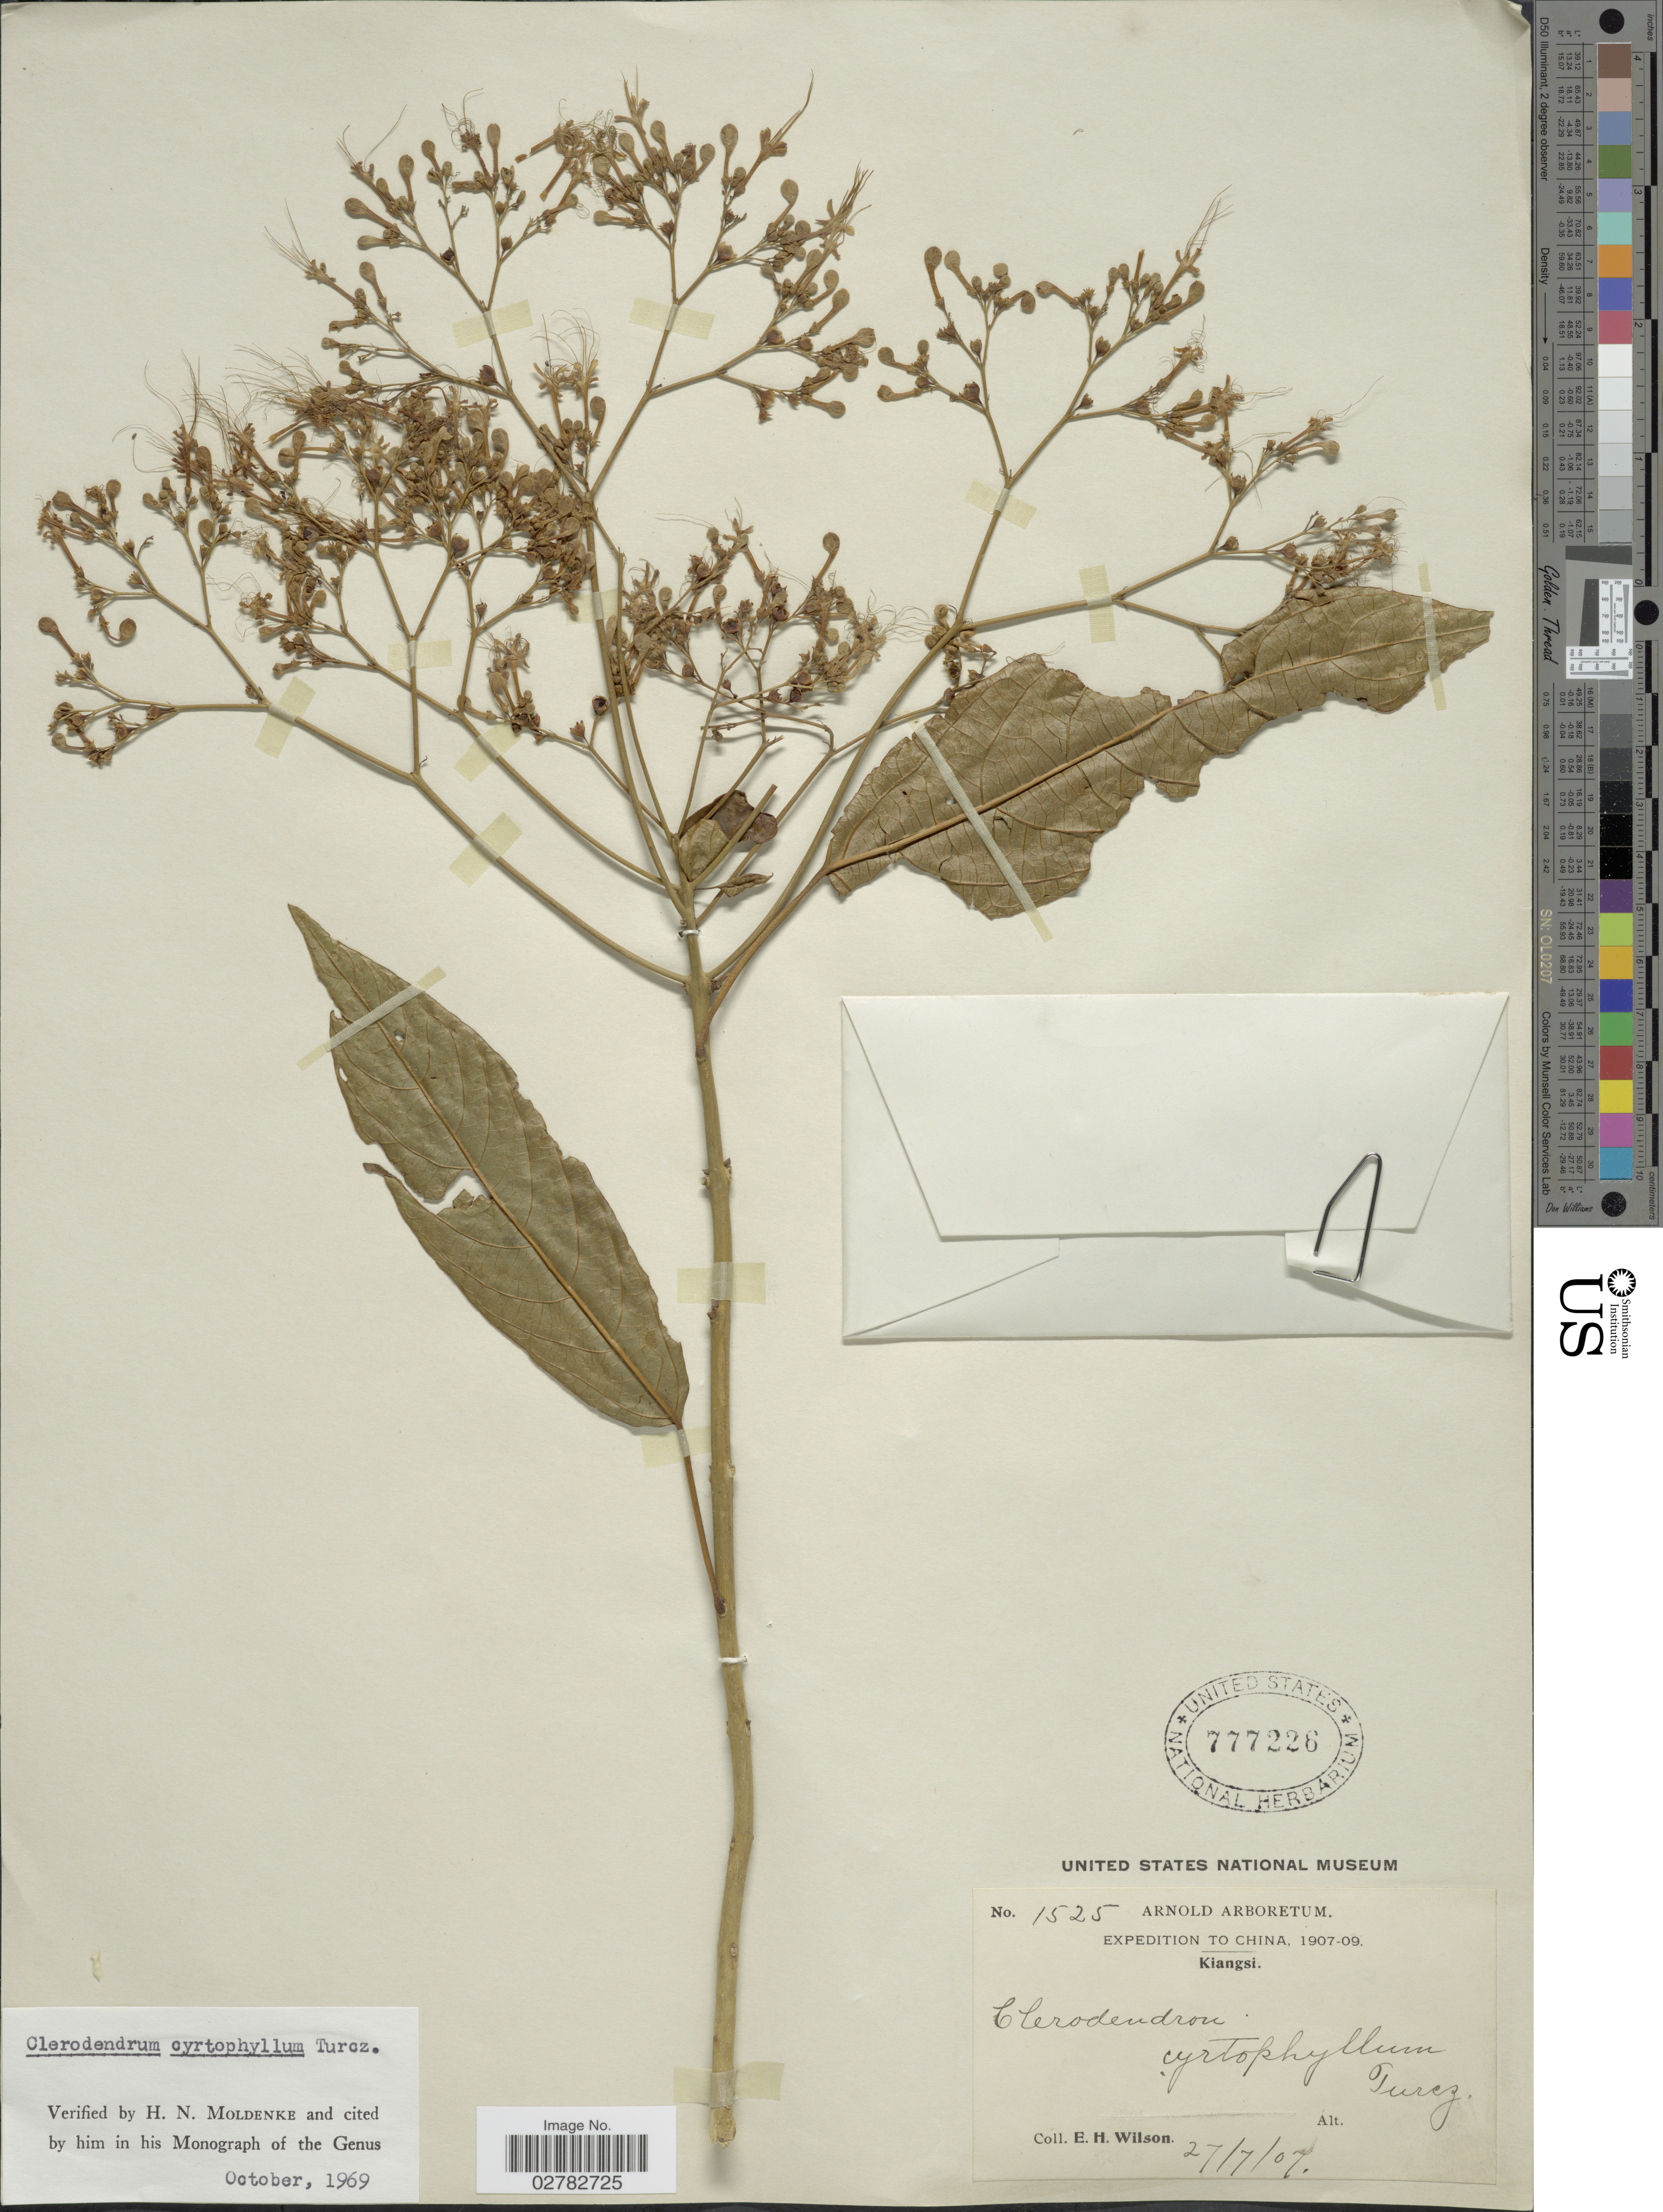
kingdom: Plantae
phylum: Tracheophyta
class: Magnoliopsida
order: Lamiales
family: Lamiaceae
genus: Clerodendrum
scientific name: Clerodendrum cyrtophyllum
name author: Turcz.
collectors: E. Wilson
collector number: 1525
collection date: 1907-07-27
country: China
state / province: Jiangxi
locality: Kiangsi.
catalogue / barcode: US 777226